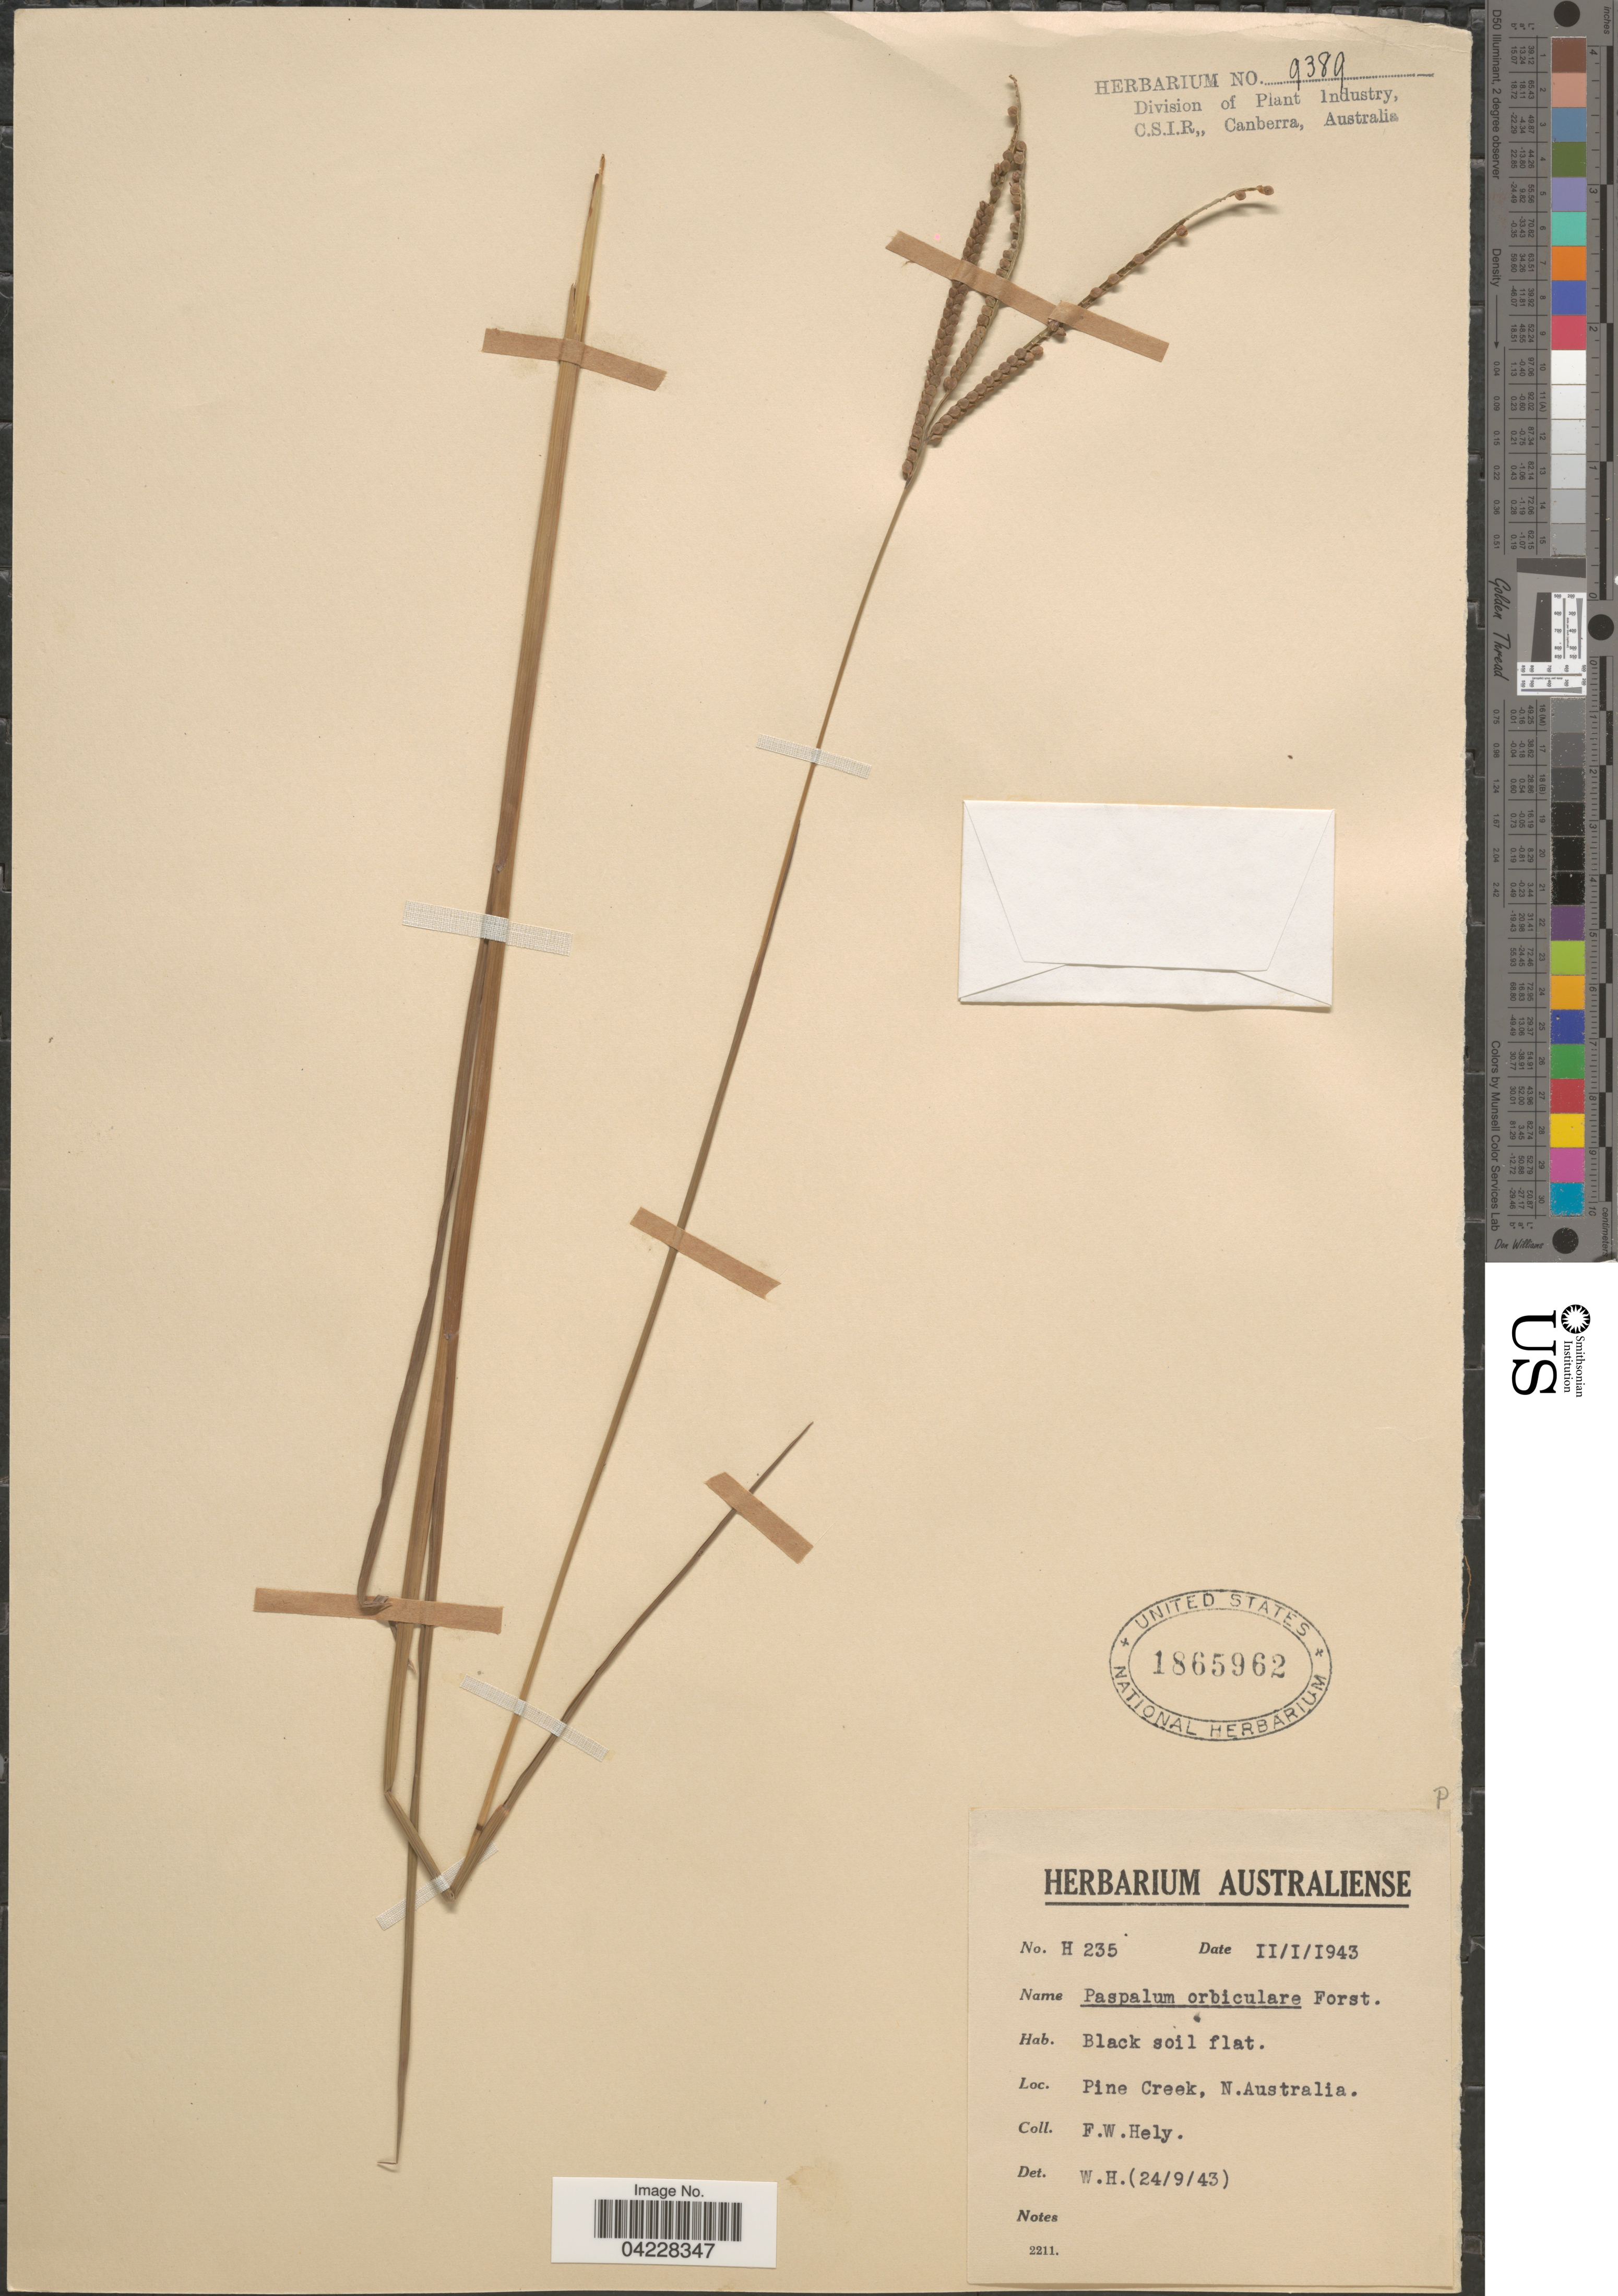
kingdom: Plantae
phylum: Tracheophyta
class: Liliopsida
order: Poales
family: Poaceae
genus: Paspalum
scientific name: Paspalum orbiculare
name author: G. Forst.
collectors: F. Hely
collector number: H235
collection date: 1943-01-11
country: Australia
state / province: Northern Territory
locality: Pine Creek, N. Australia.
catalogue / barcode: US 1865962